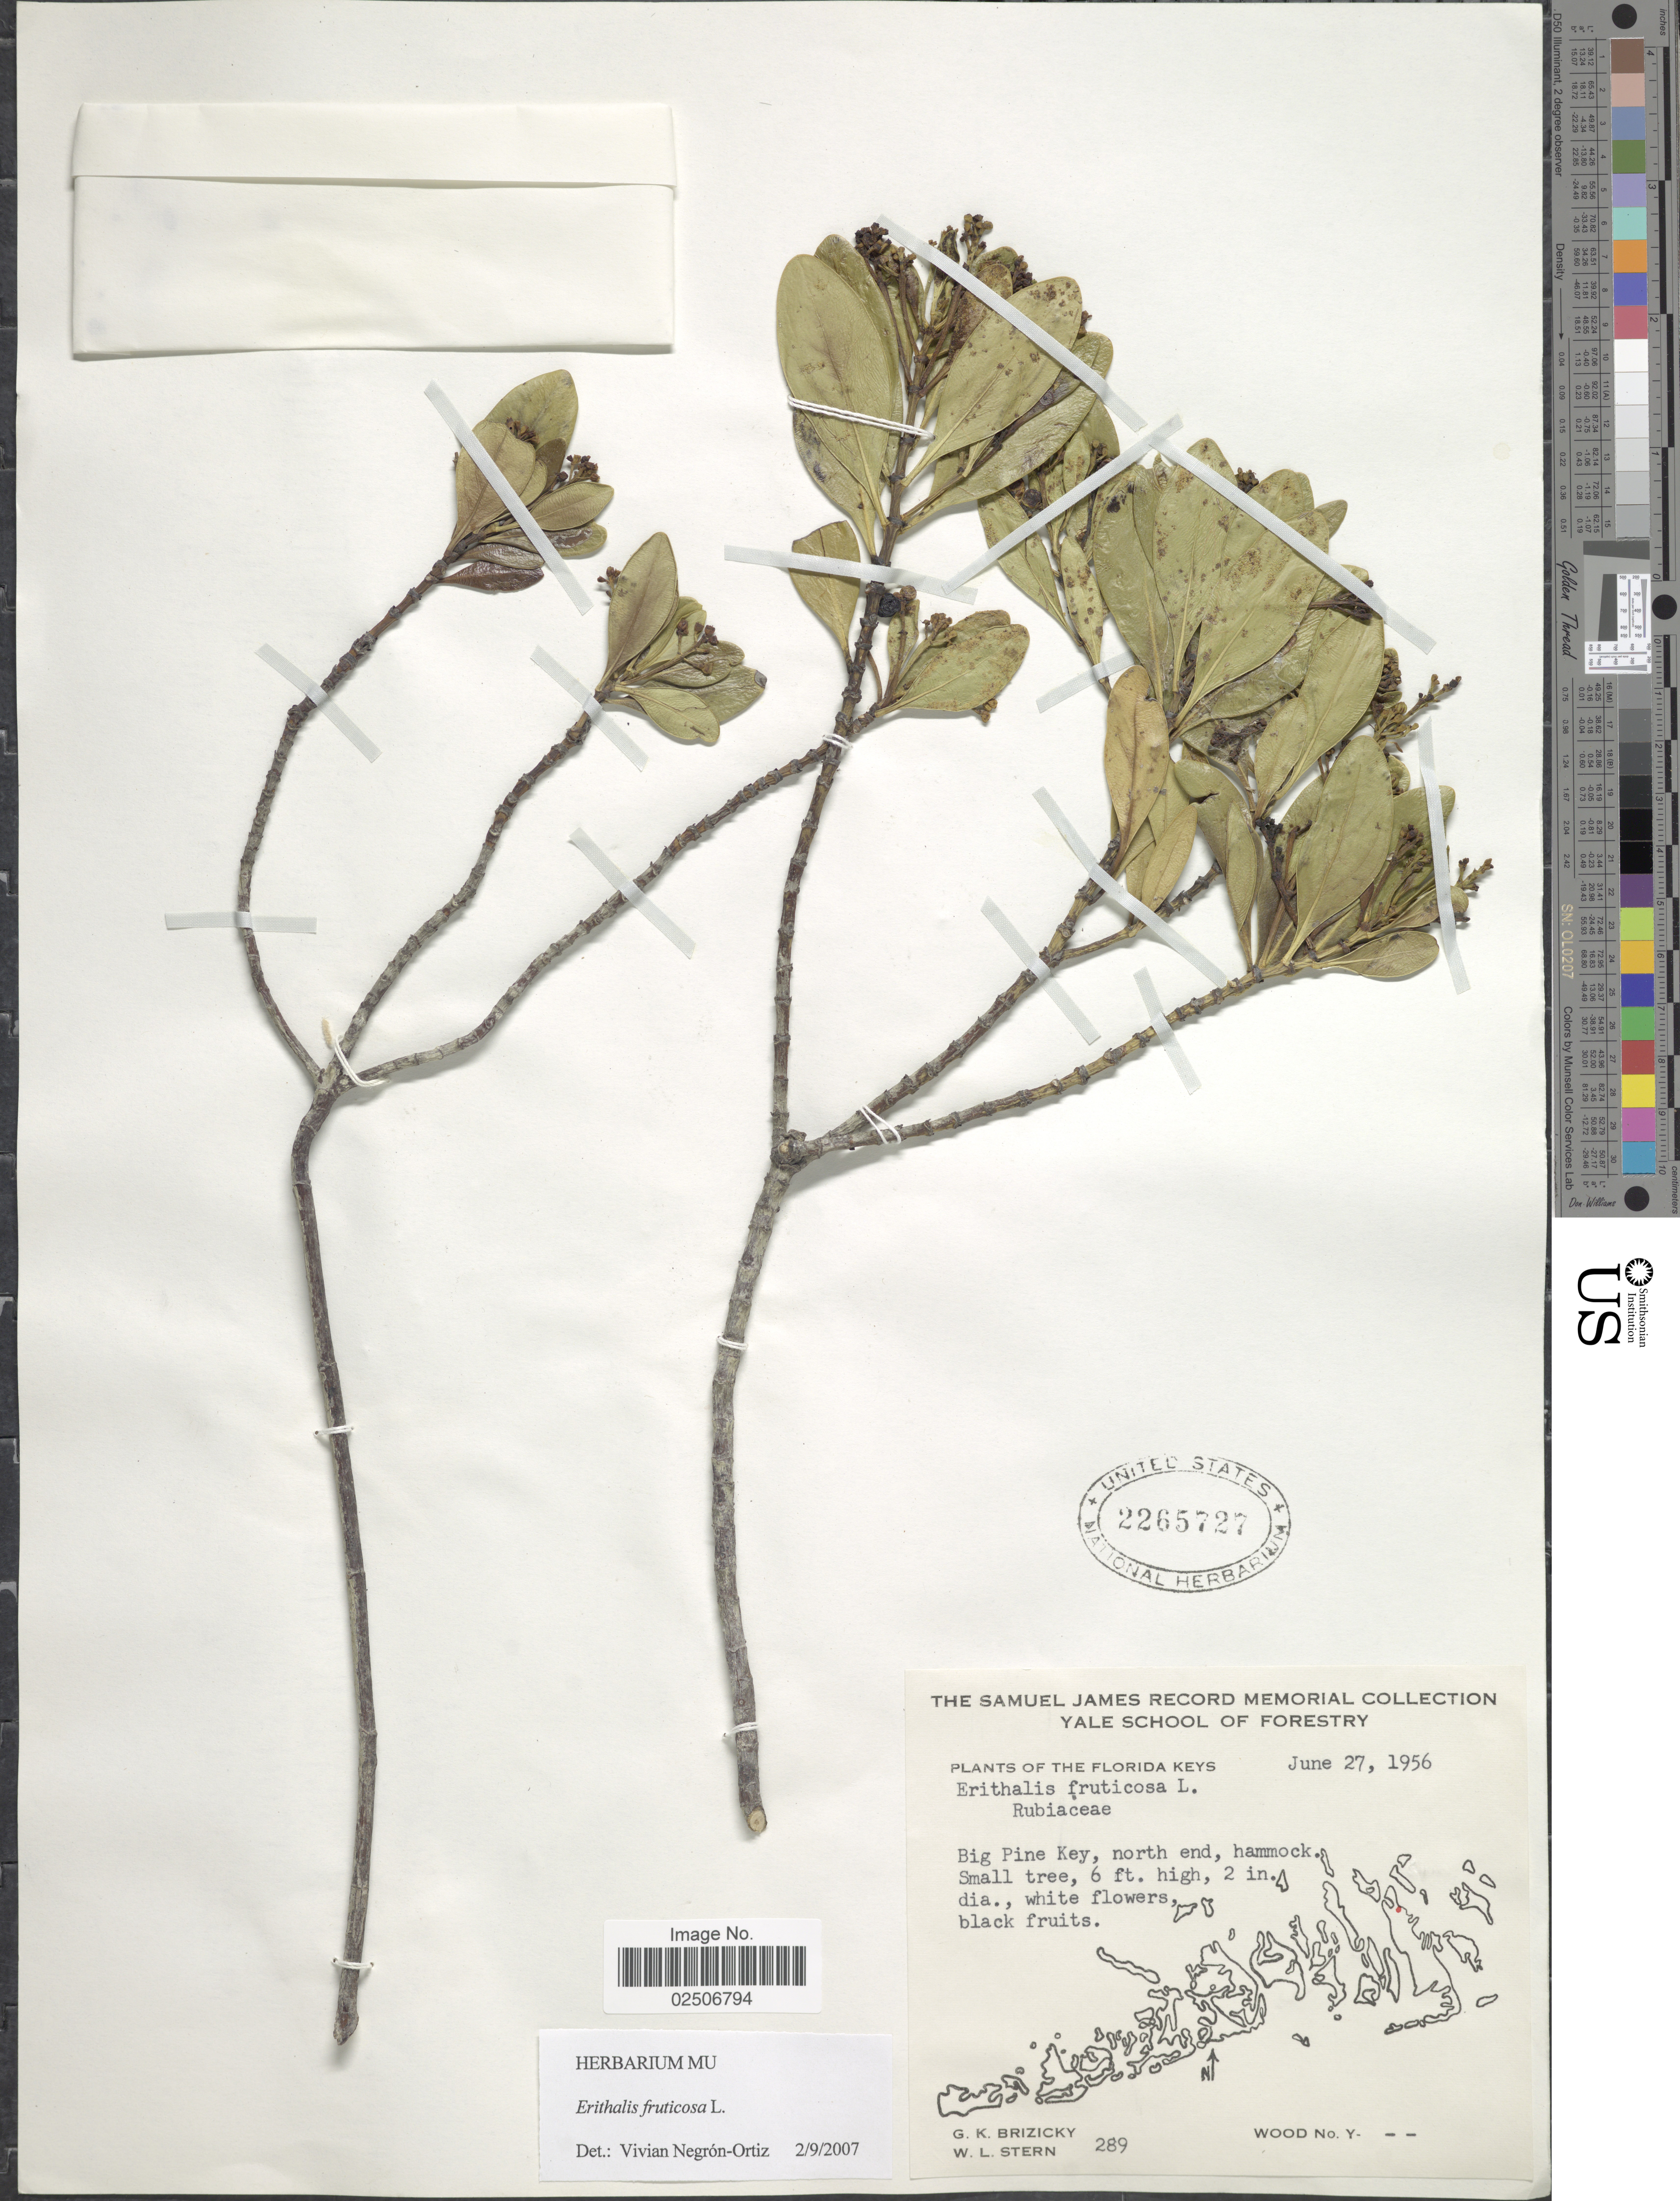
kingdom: Plantae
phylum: Tracheophyta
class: Magnoliopsida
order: Gentianales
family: Rubiaceae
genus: Erithalis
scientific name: Erithalis fruticosa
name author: L.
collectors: G. K. Brizicky & W. L. Stern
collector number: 289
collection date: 1956-06-27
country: United States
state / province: Florida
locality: Florida Keys, Big Pine Key, north end, hammock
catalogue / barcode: US 2265727